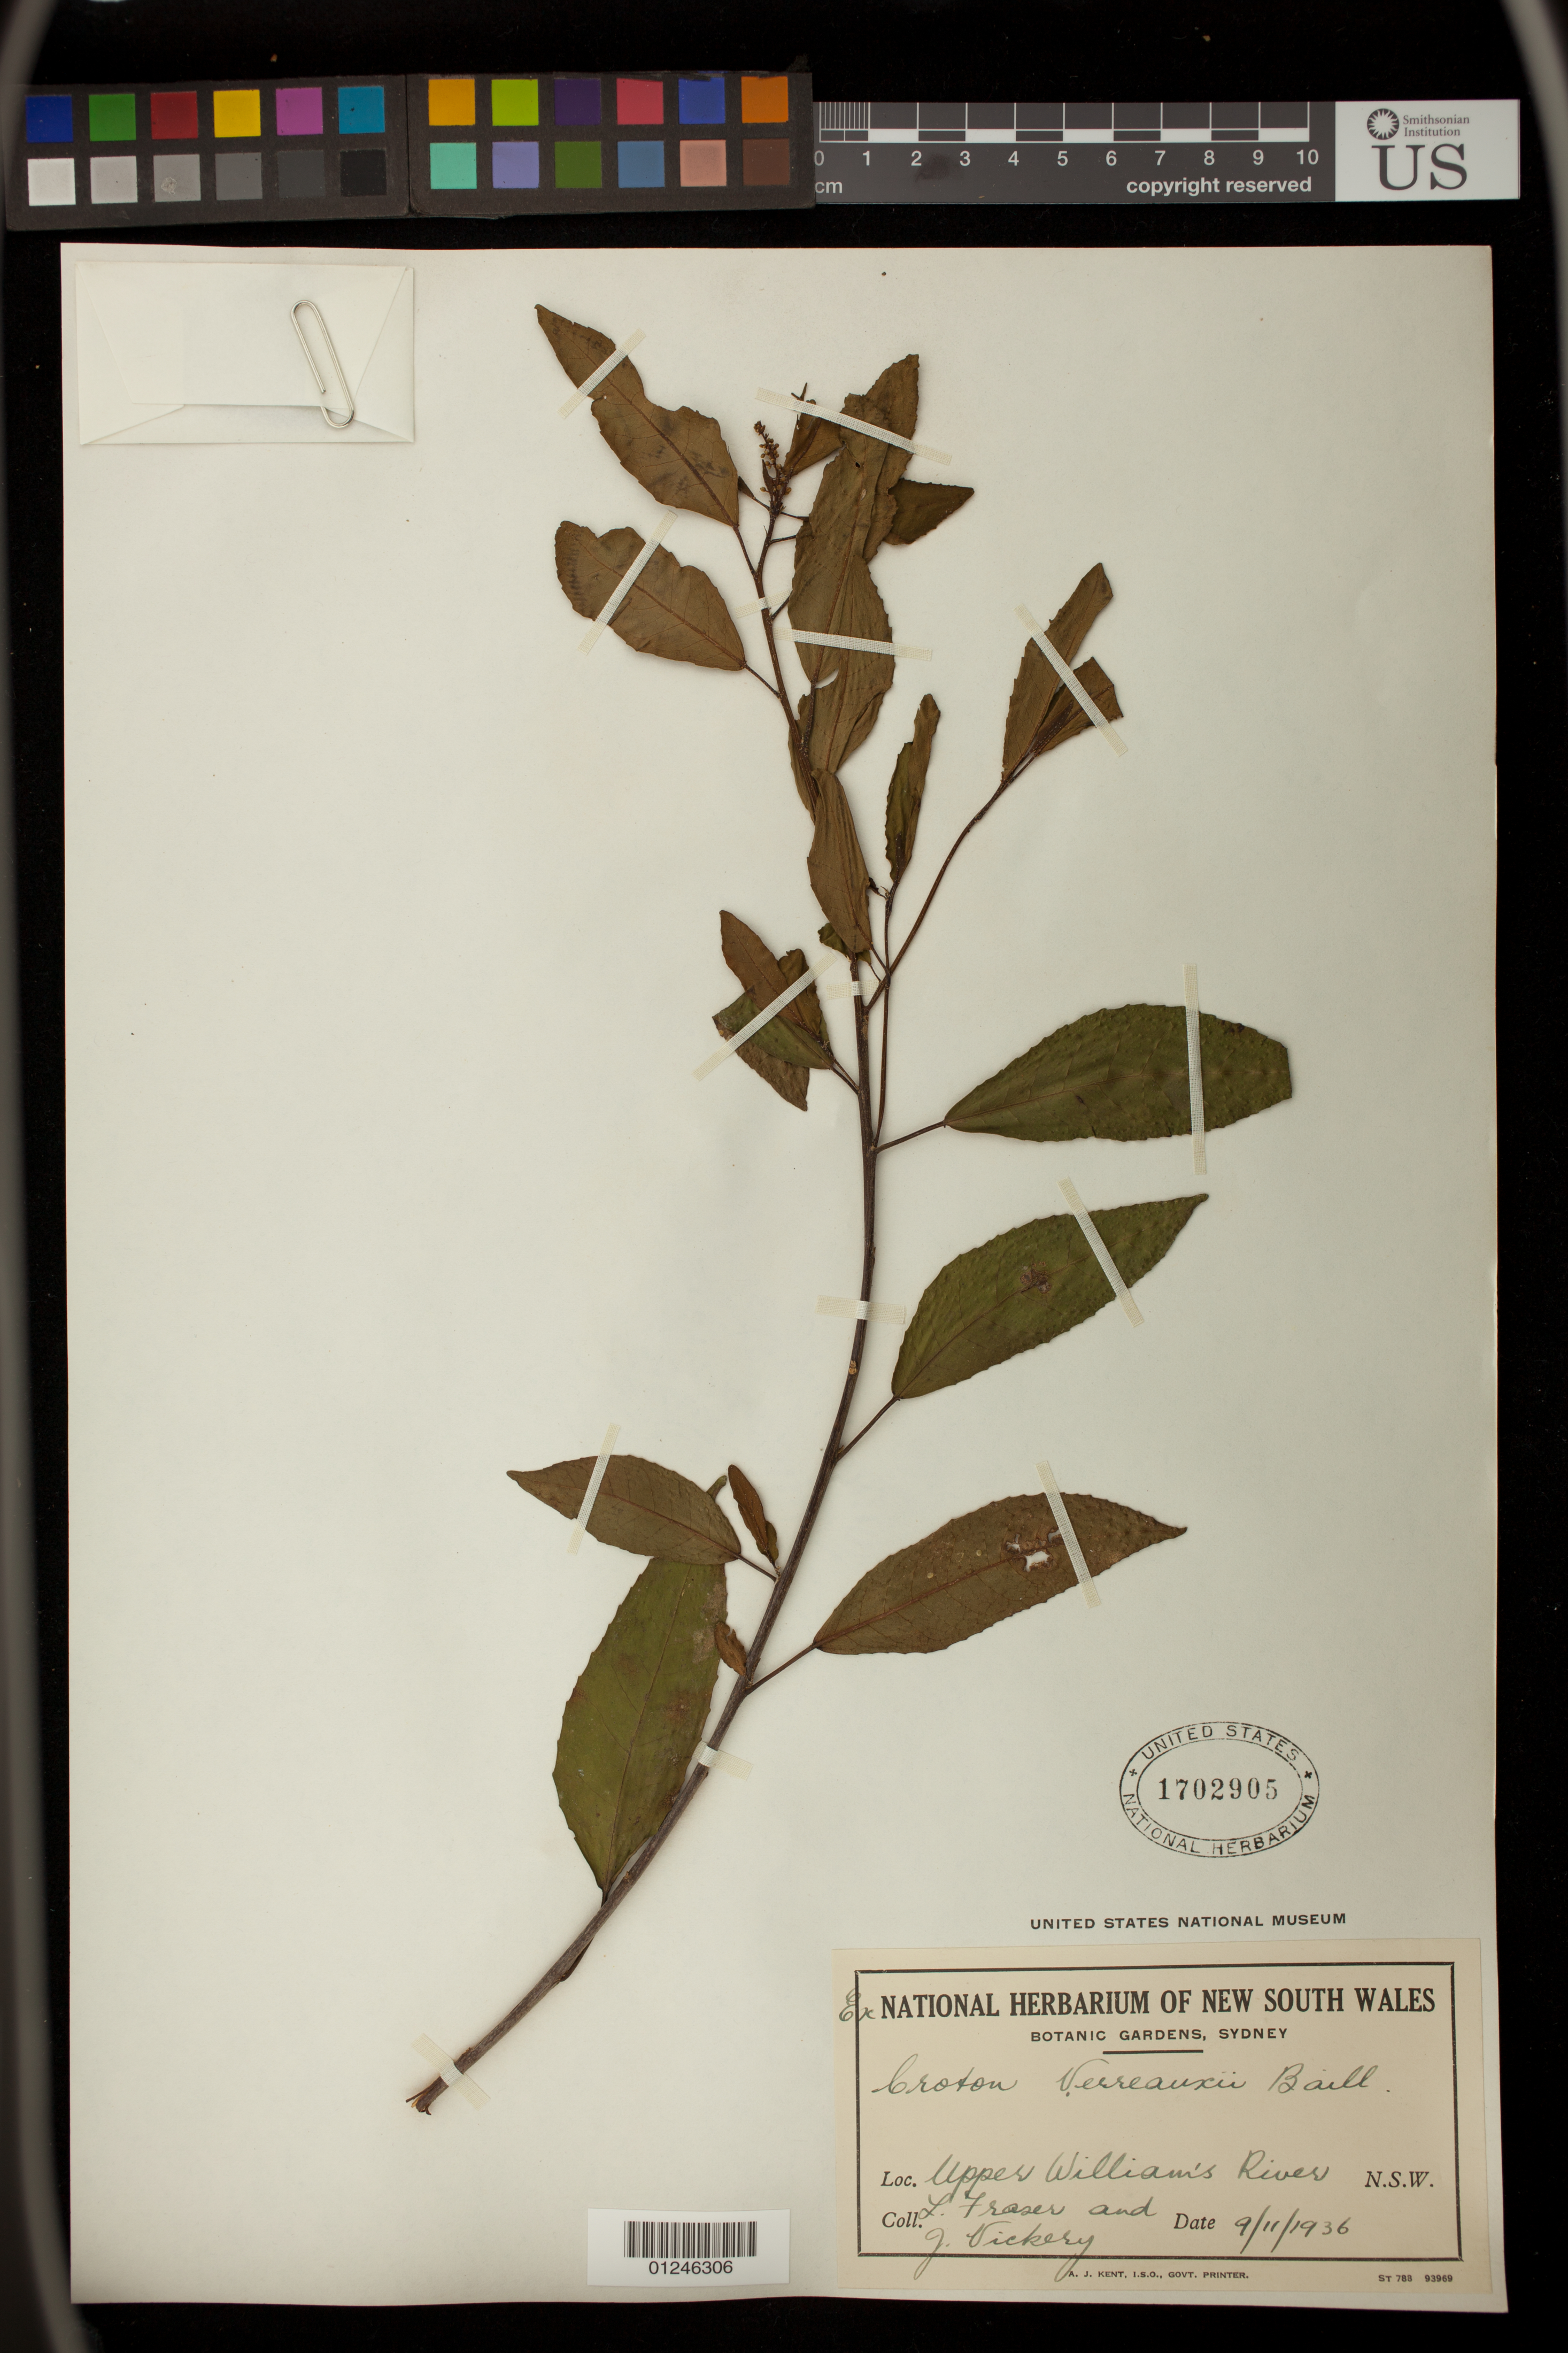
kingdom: Plantae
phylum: Tracheophyta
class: Magnoliopsida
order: Malpighiales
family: Euphorbiaceae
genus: Croton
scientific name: Croton verreauxii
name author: Baill.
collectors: L. Fraser & J. Vickery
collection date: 1936-11-09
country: Australia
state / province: New South Wales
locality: Upper William's River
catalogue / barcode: US 1702905